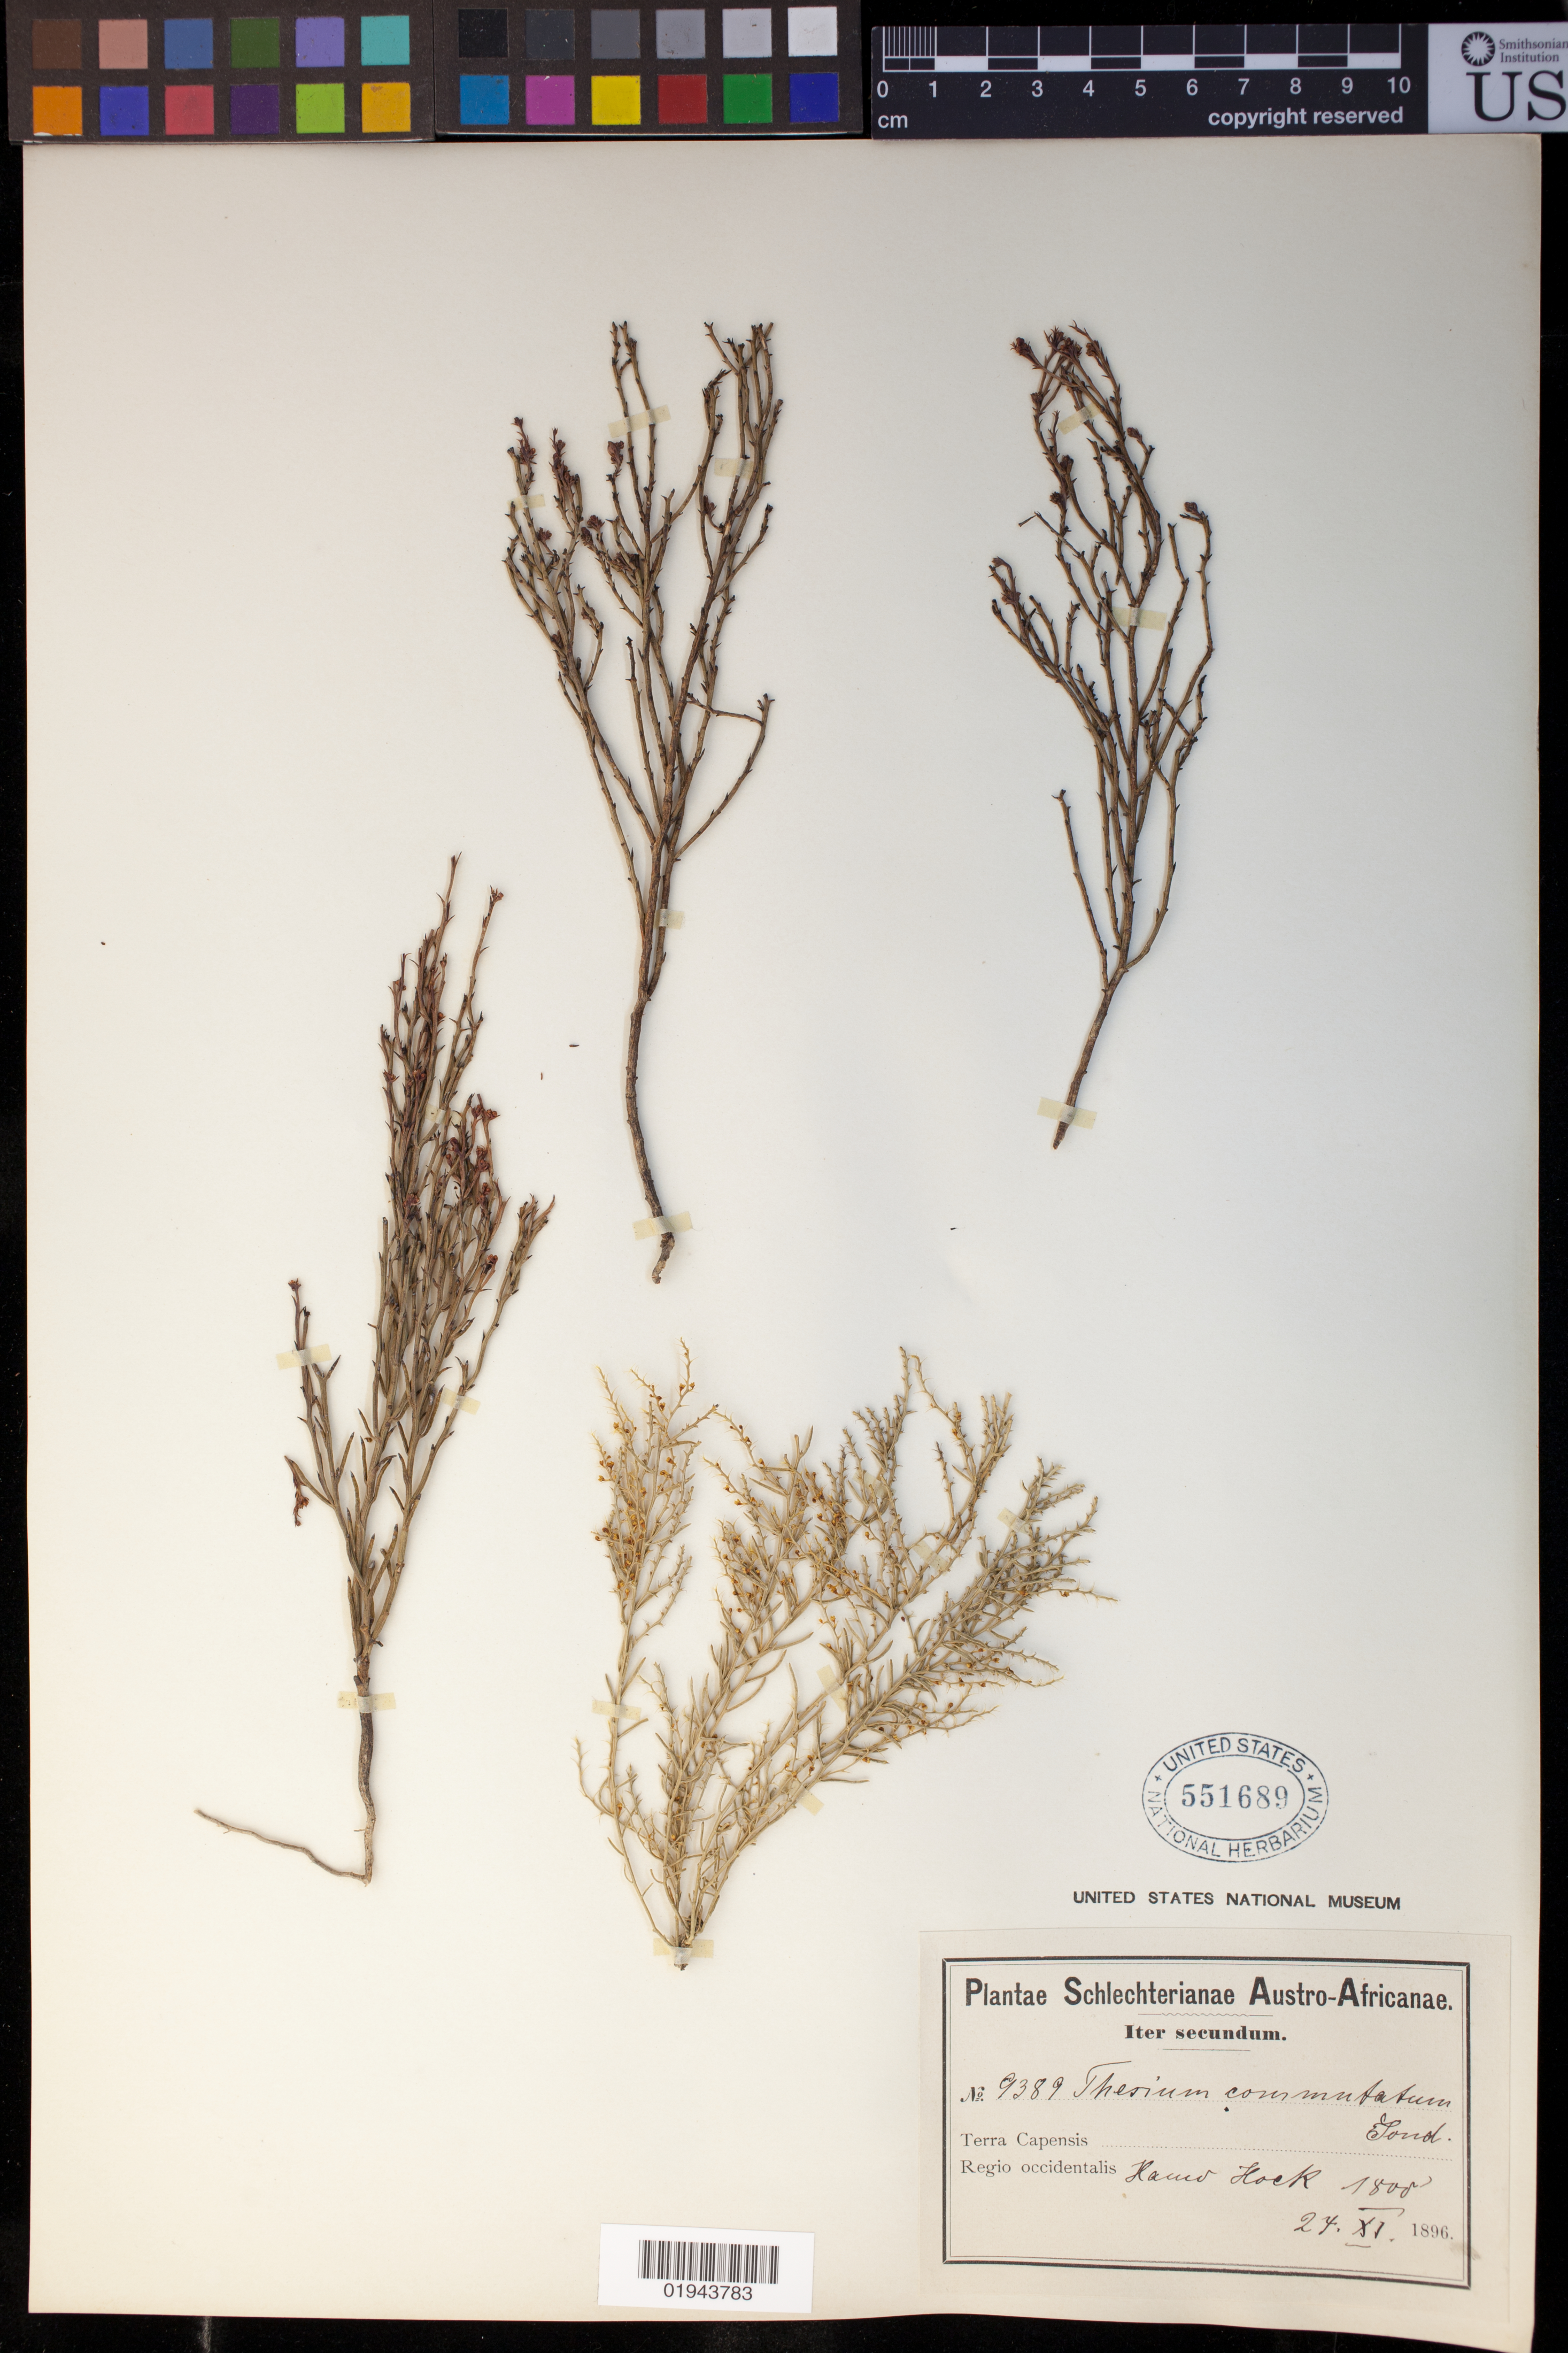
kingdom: Plantae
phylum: Tracheophyta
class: Magnoliopsida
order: Santalales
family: Thesiaceae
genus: Thesium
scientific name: Thesium commutatum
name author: Sond.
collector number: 9389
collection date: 1896-11-24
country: South Africa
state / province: Western Cape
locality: Houw Hoek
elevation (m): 549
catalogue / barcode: US 551689